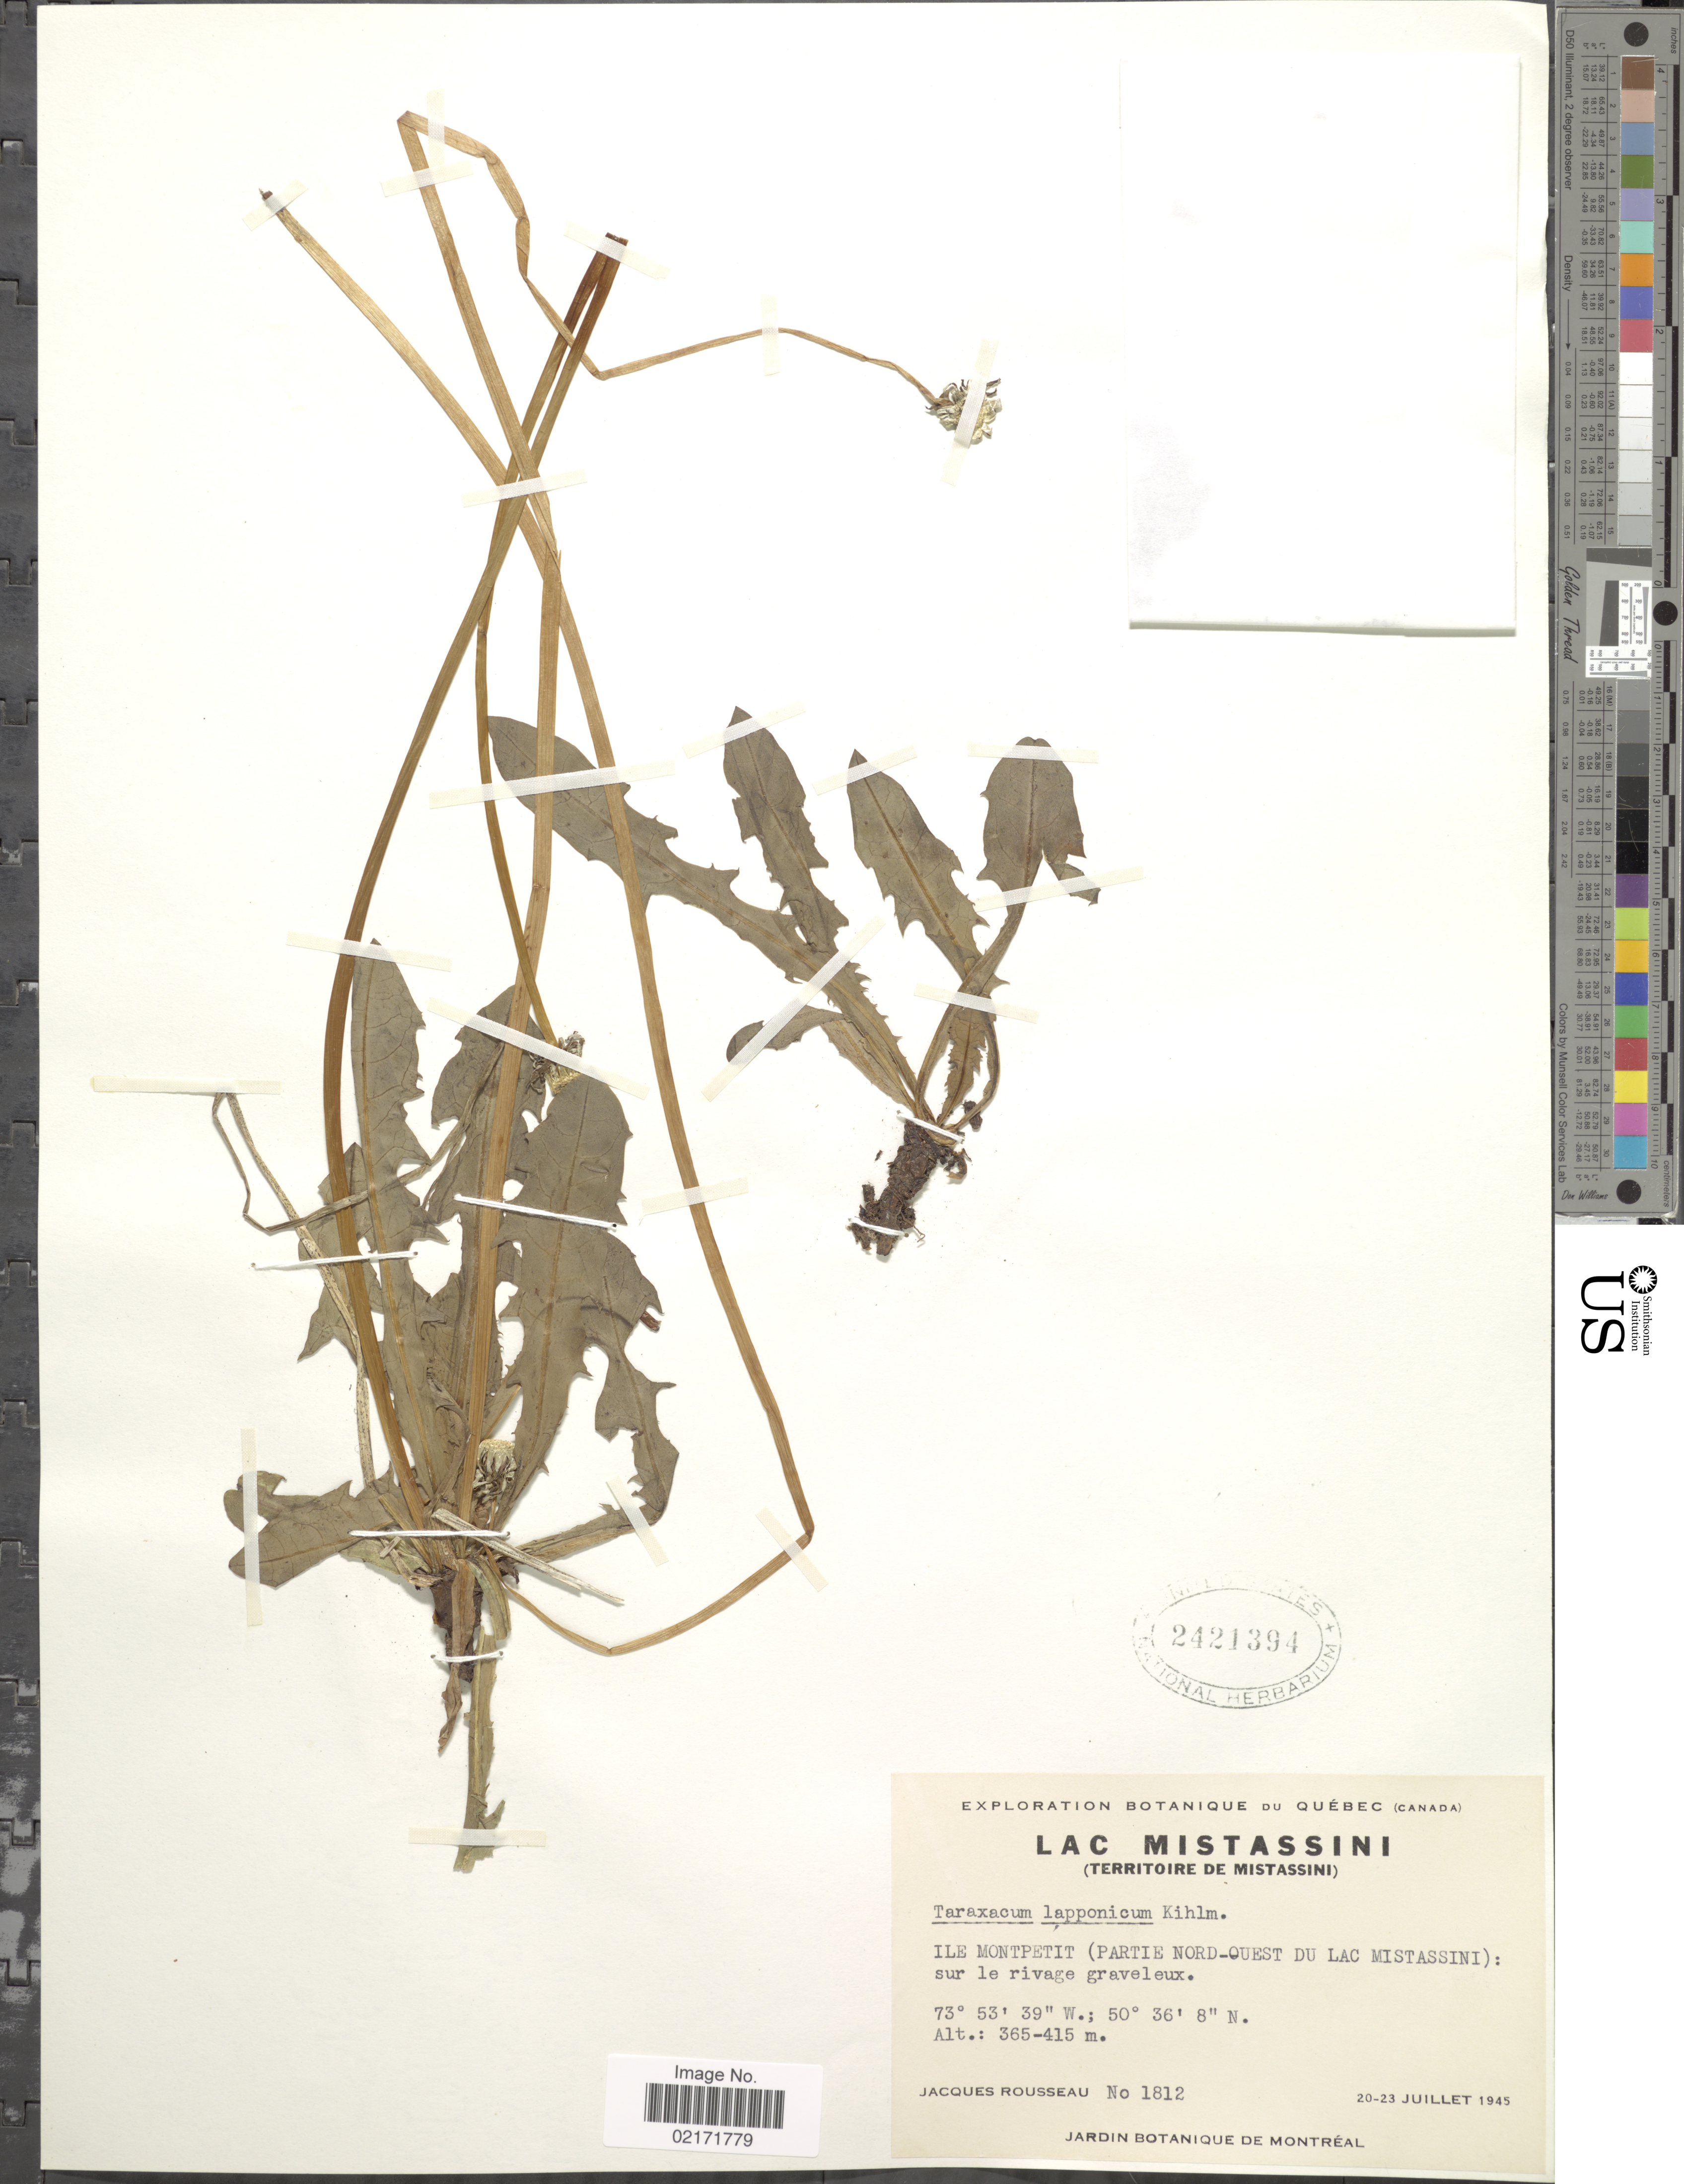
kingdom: Plantae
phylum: Tracheophyta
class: Magnoliopsida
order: Asterales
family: Asteraceae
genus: Taraxacum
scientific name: Taraxacum croceum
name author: Dahlst.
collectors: J. Rousseau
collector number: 1812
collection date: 1945-07-20/1945-07-23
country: Canada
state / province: Quebec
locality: Lac Mistassini (Territoire de Mistassini). Ile Montpetit (Partie Nord-Quest du Lac Mistassini): sur le rivage graveleux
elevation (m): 365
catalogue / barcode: US 2421394